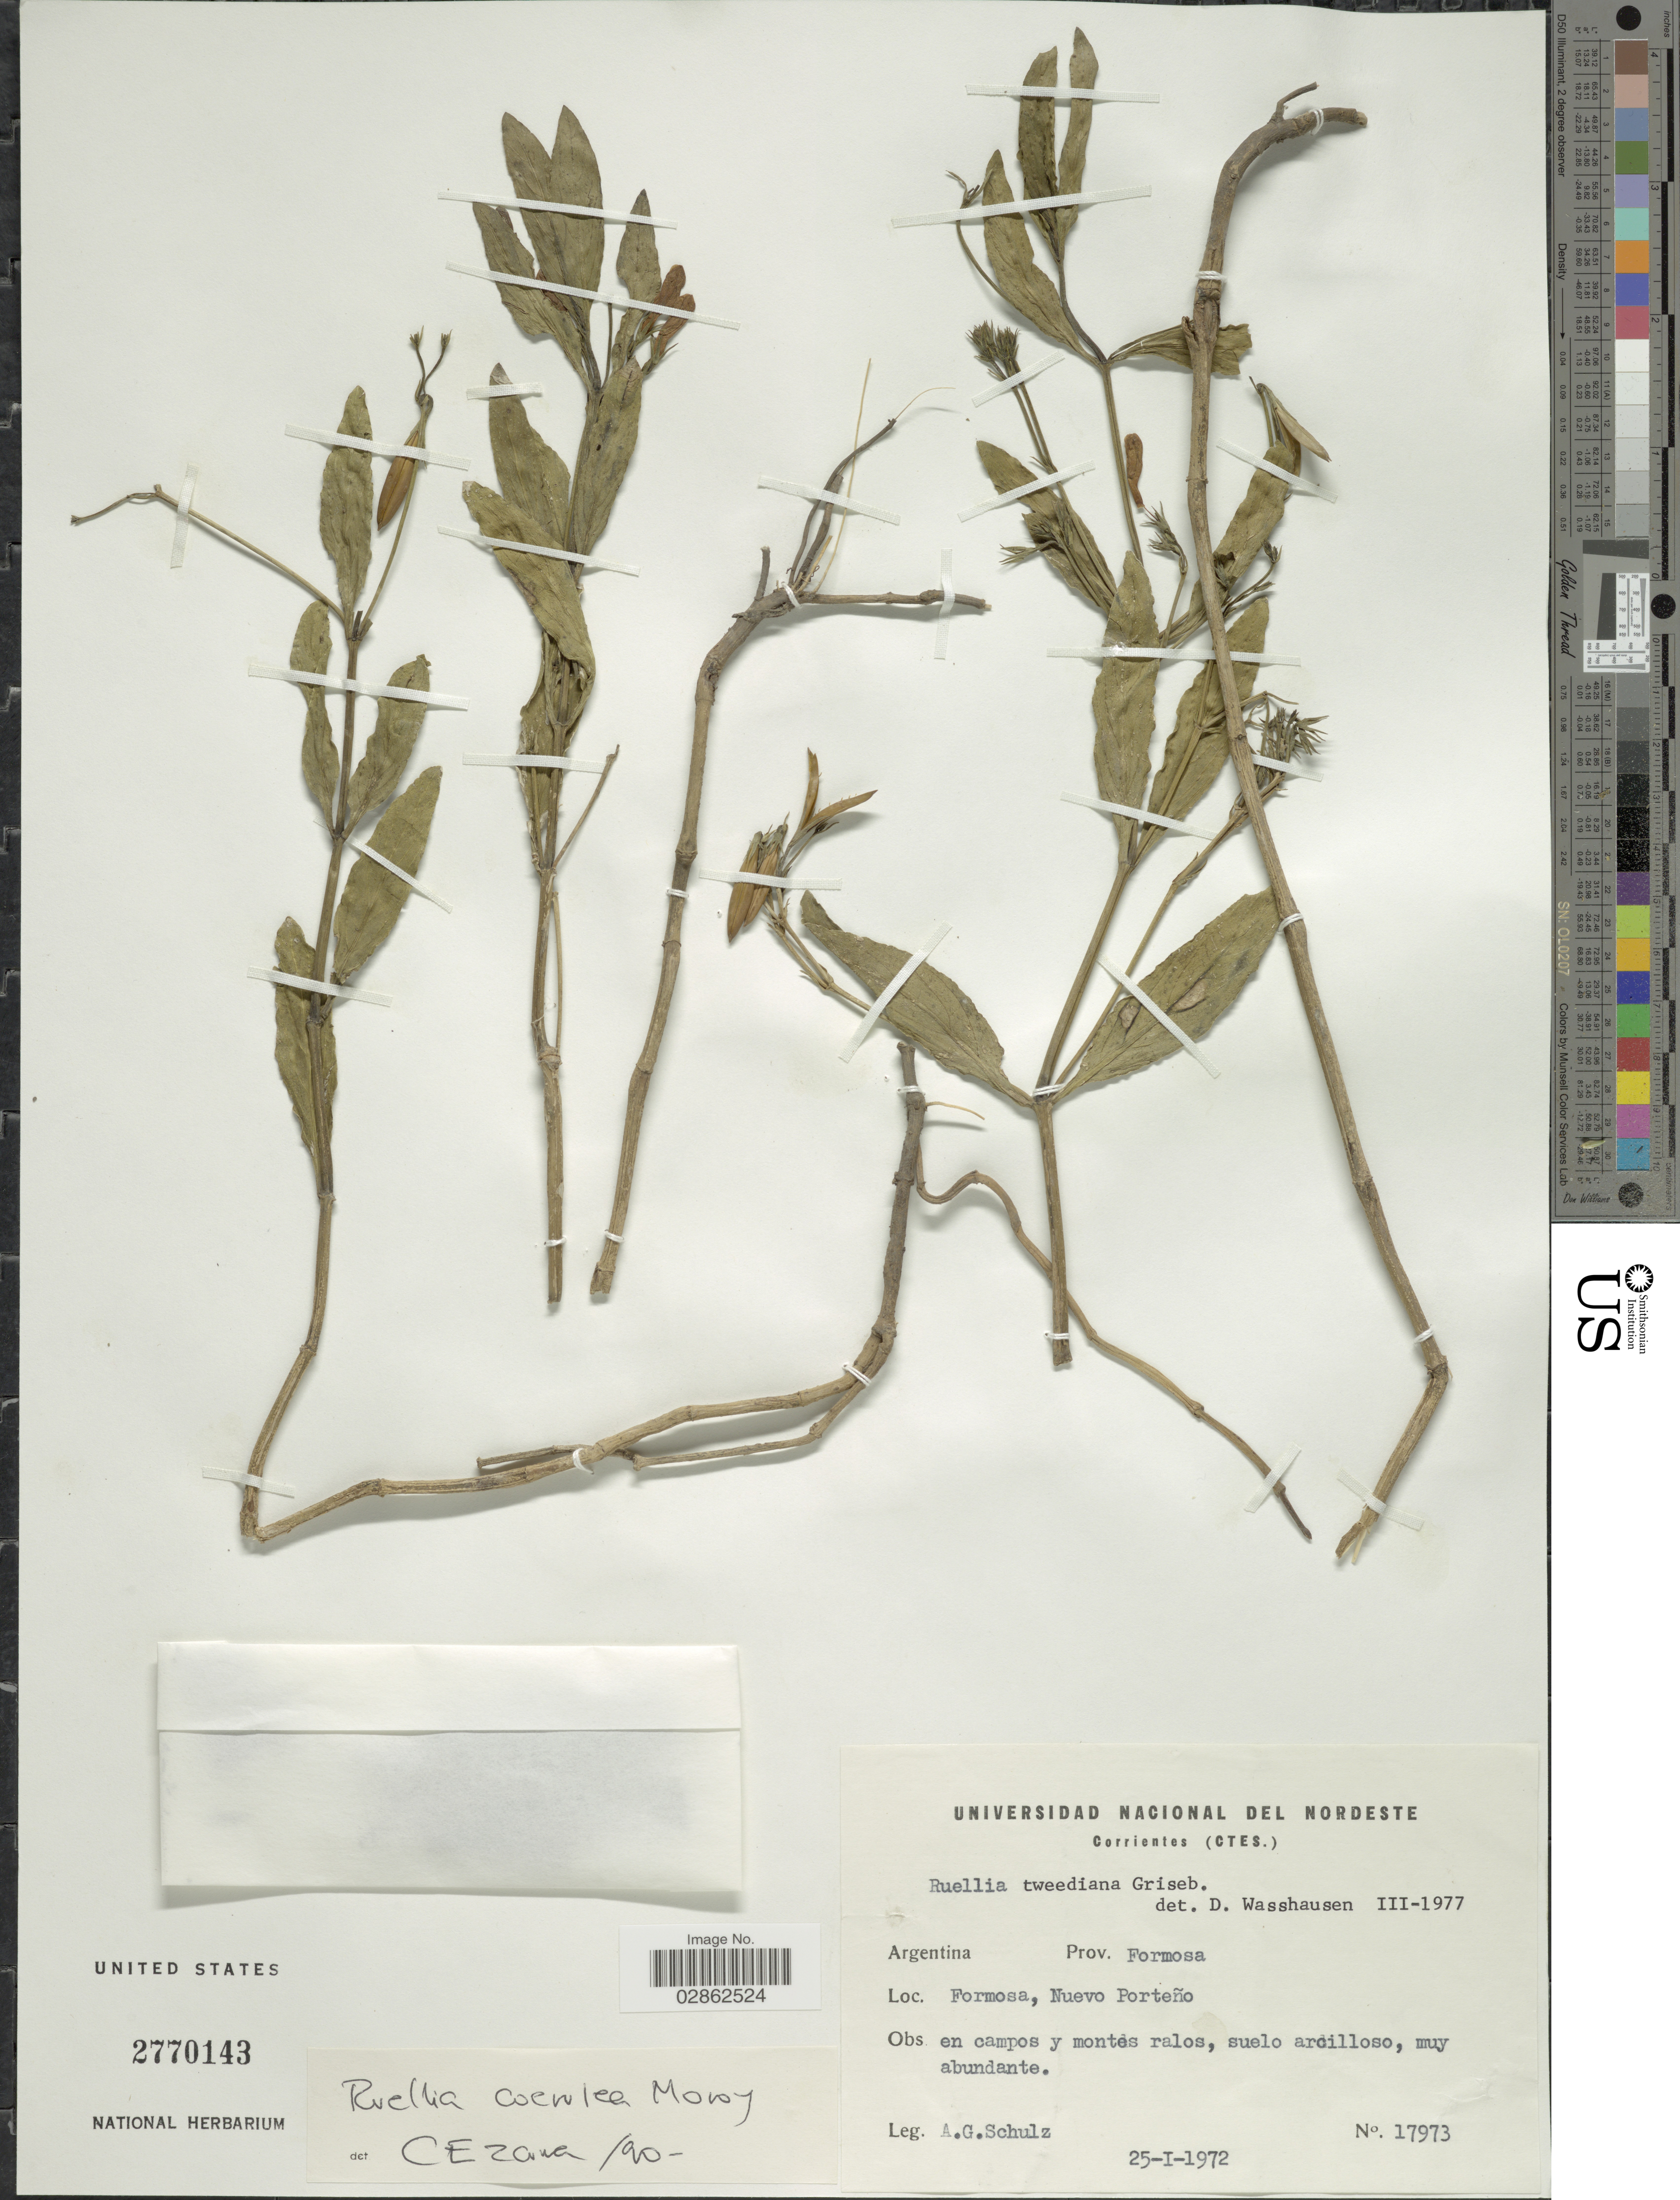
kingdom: Plantae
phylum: Tracheophyta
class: Magnoliopsida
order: Lamiales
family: Acanthaceae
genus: Ruellia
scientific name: Ruellia coerulea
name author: Morong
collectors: A. G. Schulz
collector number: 17973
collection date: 1972-01-25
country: Argentina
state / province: Formosa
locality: Formosa, Nuevo Porteño.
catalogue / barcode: US 2770143